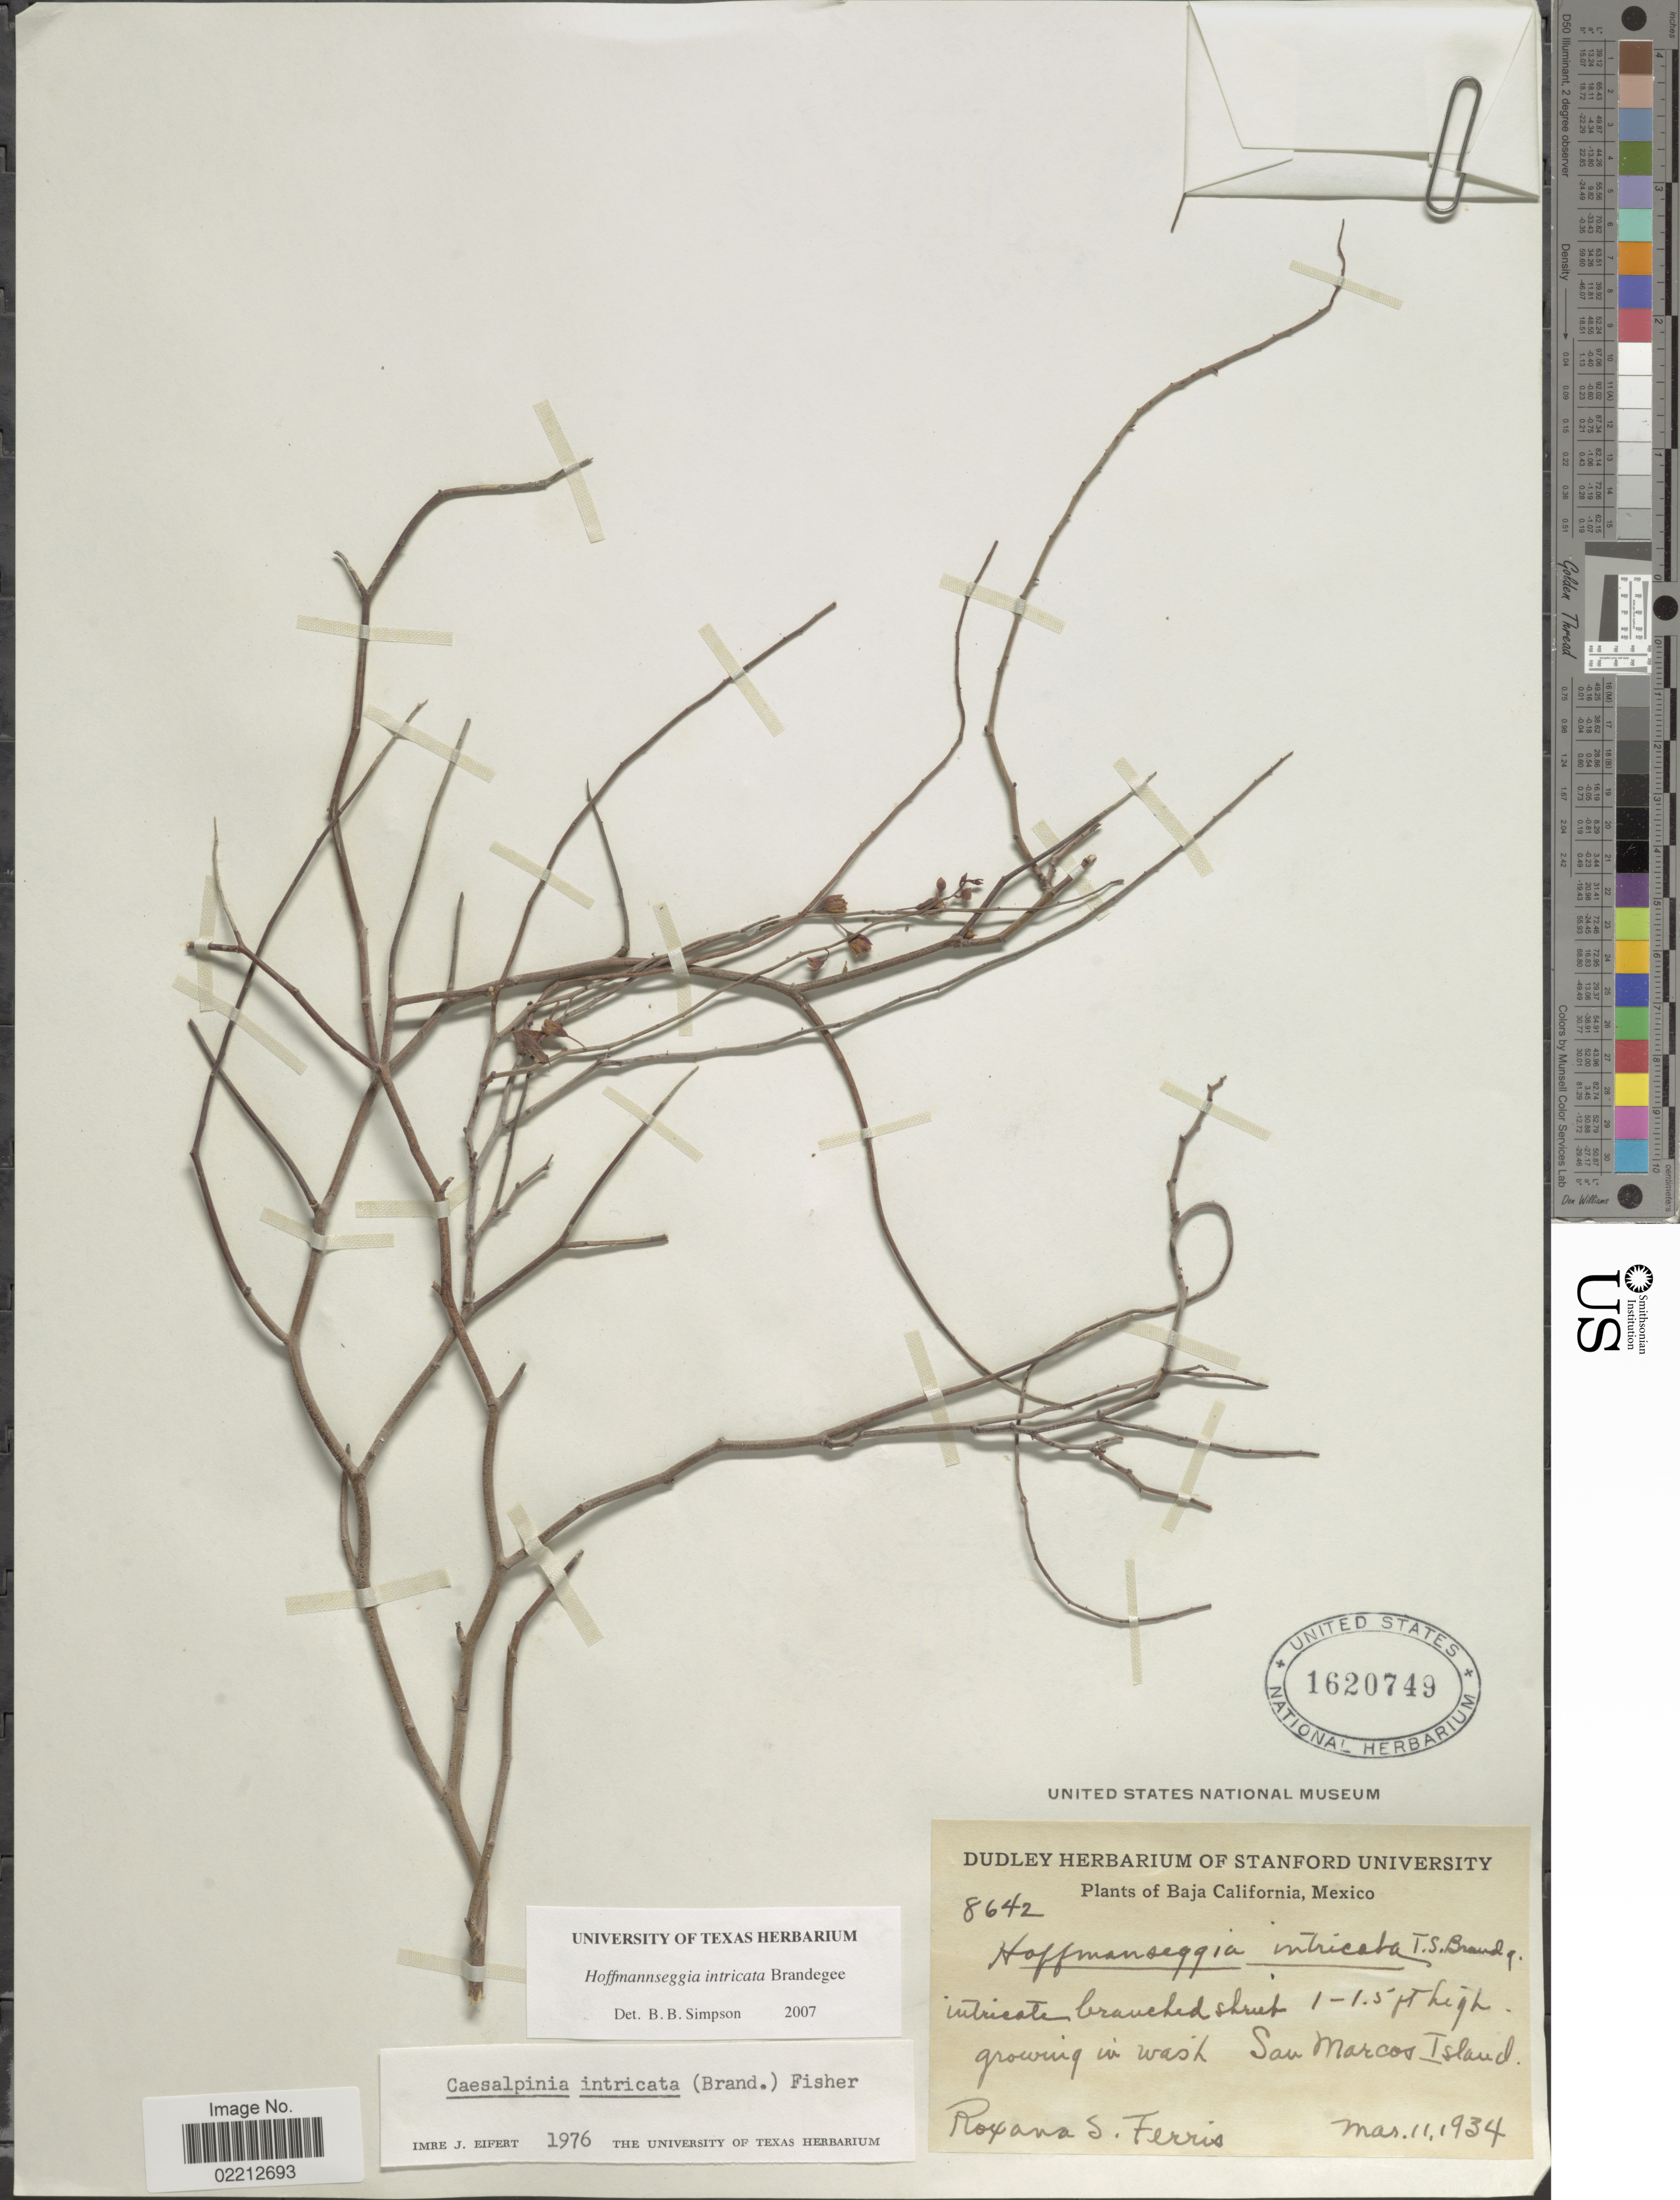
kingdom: Plantae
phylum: Tracheophyta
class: Magnoliopsida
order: Fabales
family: Fabaceae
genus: Hoffmannseggia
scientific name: Hoffmannseggia intricata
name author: Brandegee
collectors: R. S. Ferris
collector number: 8642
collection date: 1934-03-11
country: Mexico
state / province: Baja California Sur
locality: Growing in was San Marcos Island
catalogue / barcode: US 1620749